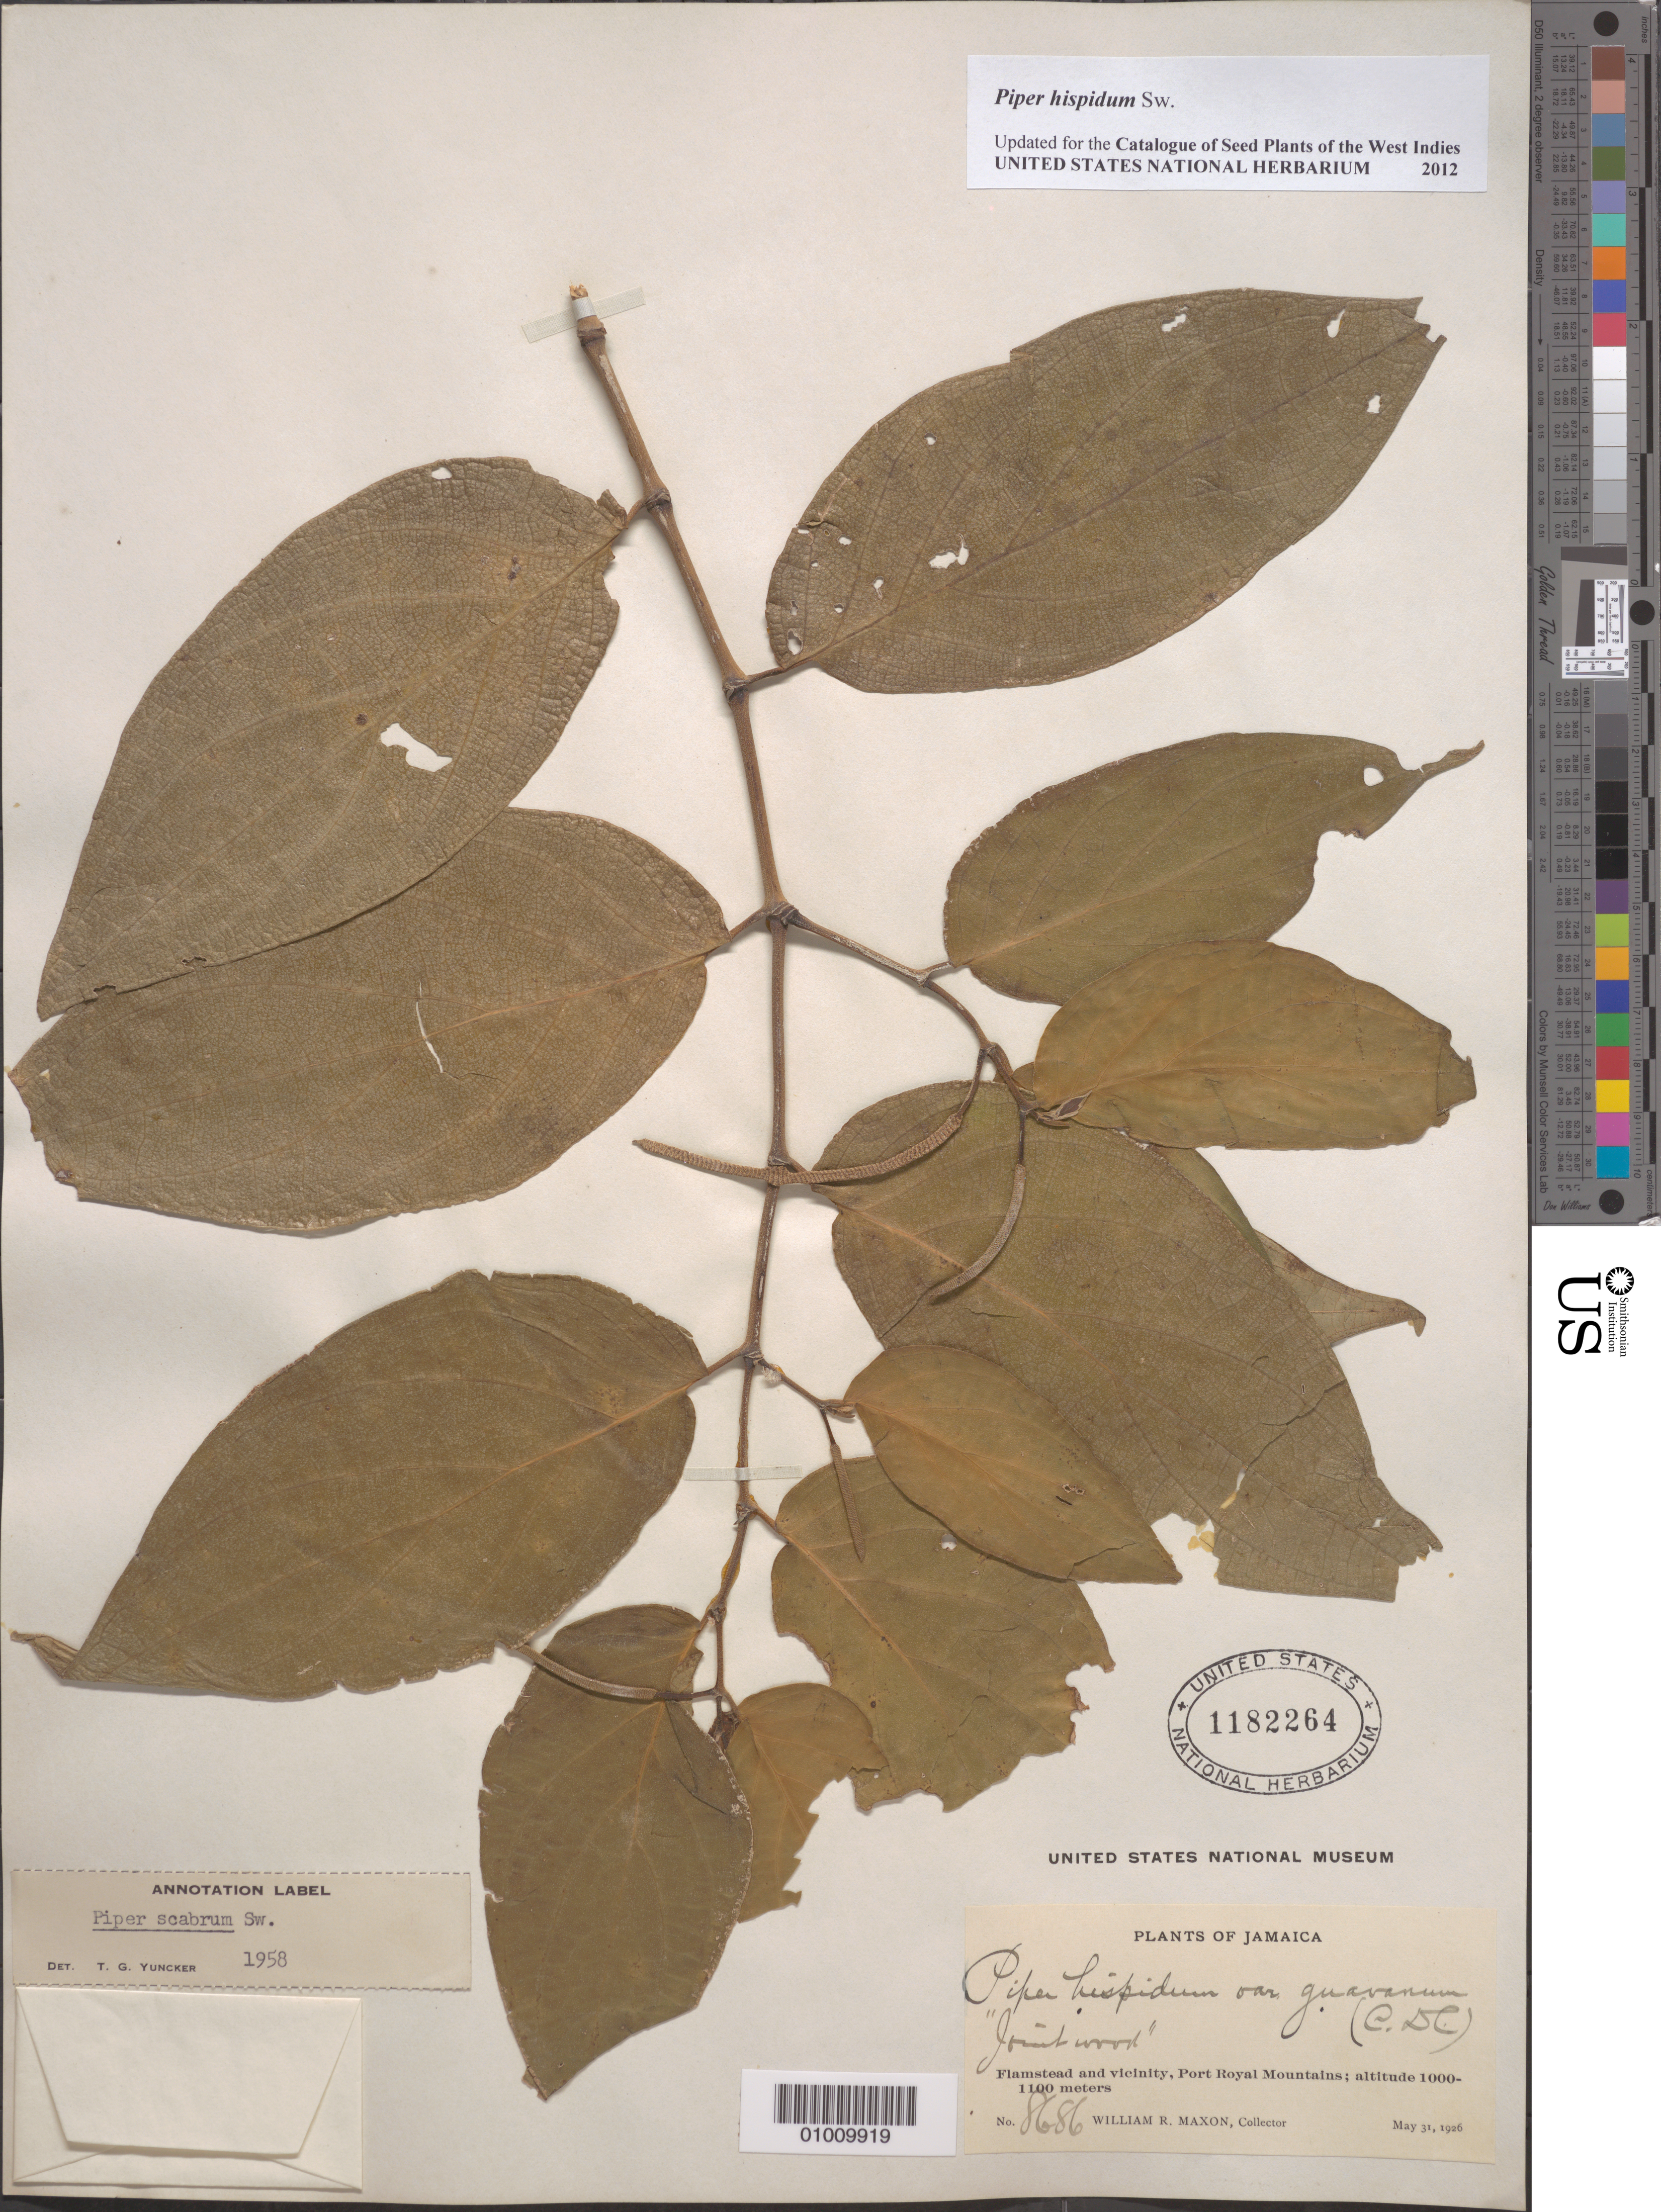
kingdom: Plantae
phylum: Tracheophyta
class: Magnoliopsida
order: Piperales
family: Piperaceae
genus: Piper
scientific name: Piper scabrum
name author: Sw.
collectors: W. R. Maxon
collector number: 8686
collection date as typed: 31 May 1926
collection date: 1926-05-31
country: Jamaica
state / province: Kingston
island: Jamaica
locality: Flamstead and vicinity, Port Royal Mountains.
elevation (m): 1000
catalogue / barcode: US 1182264